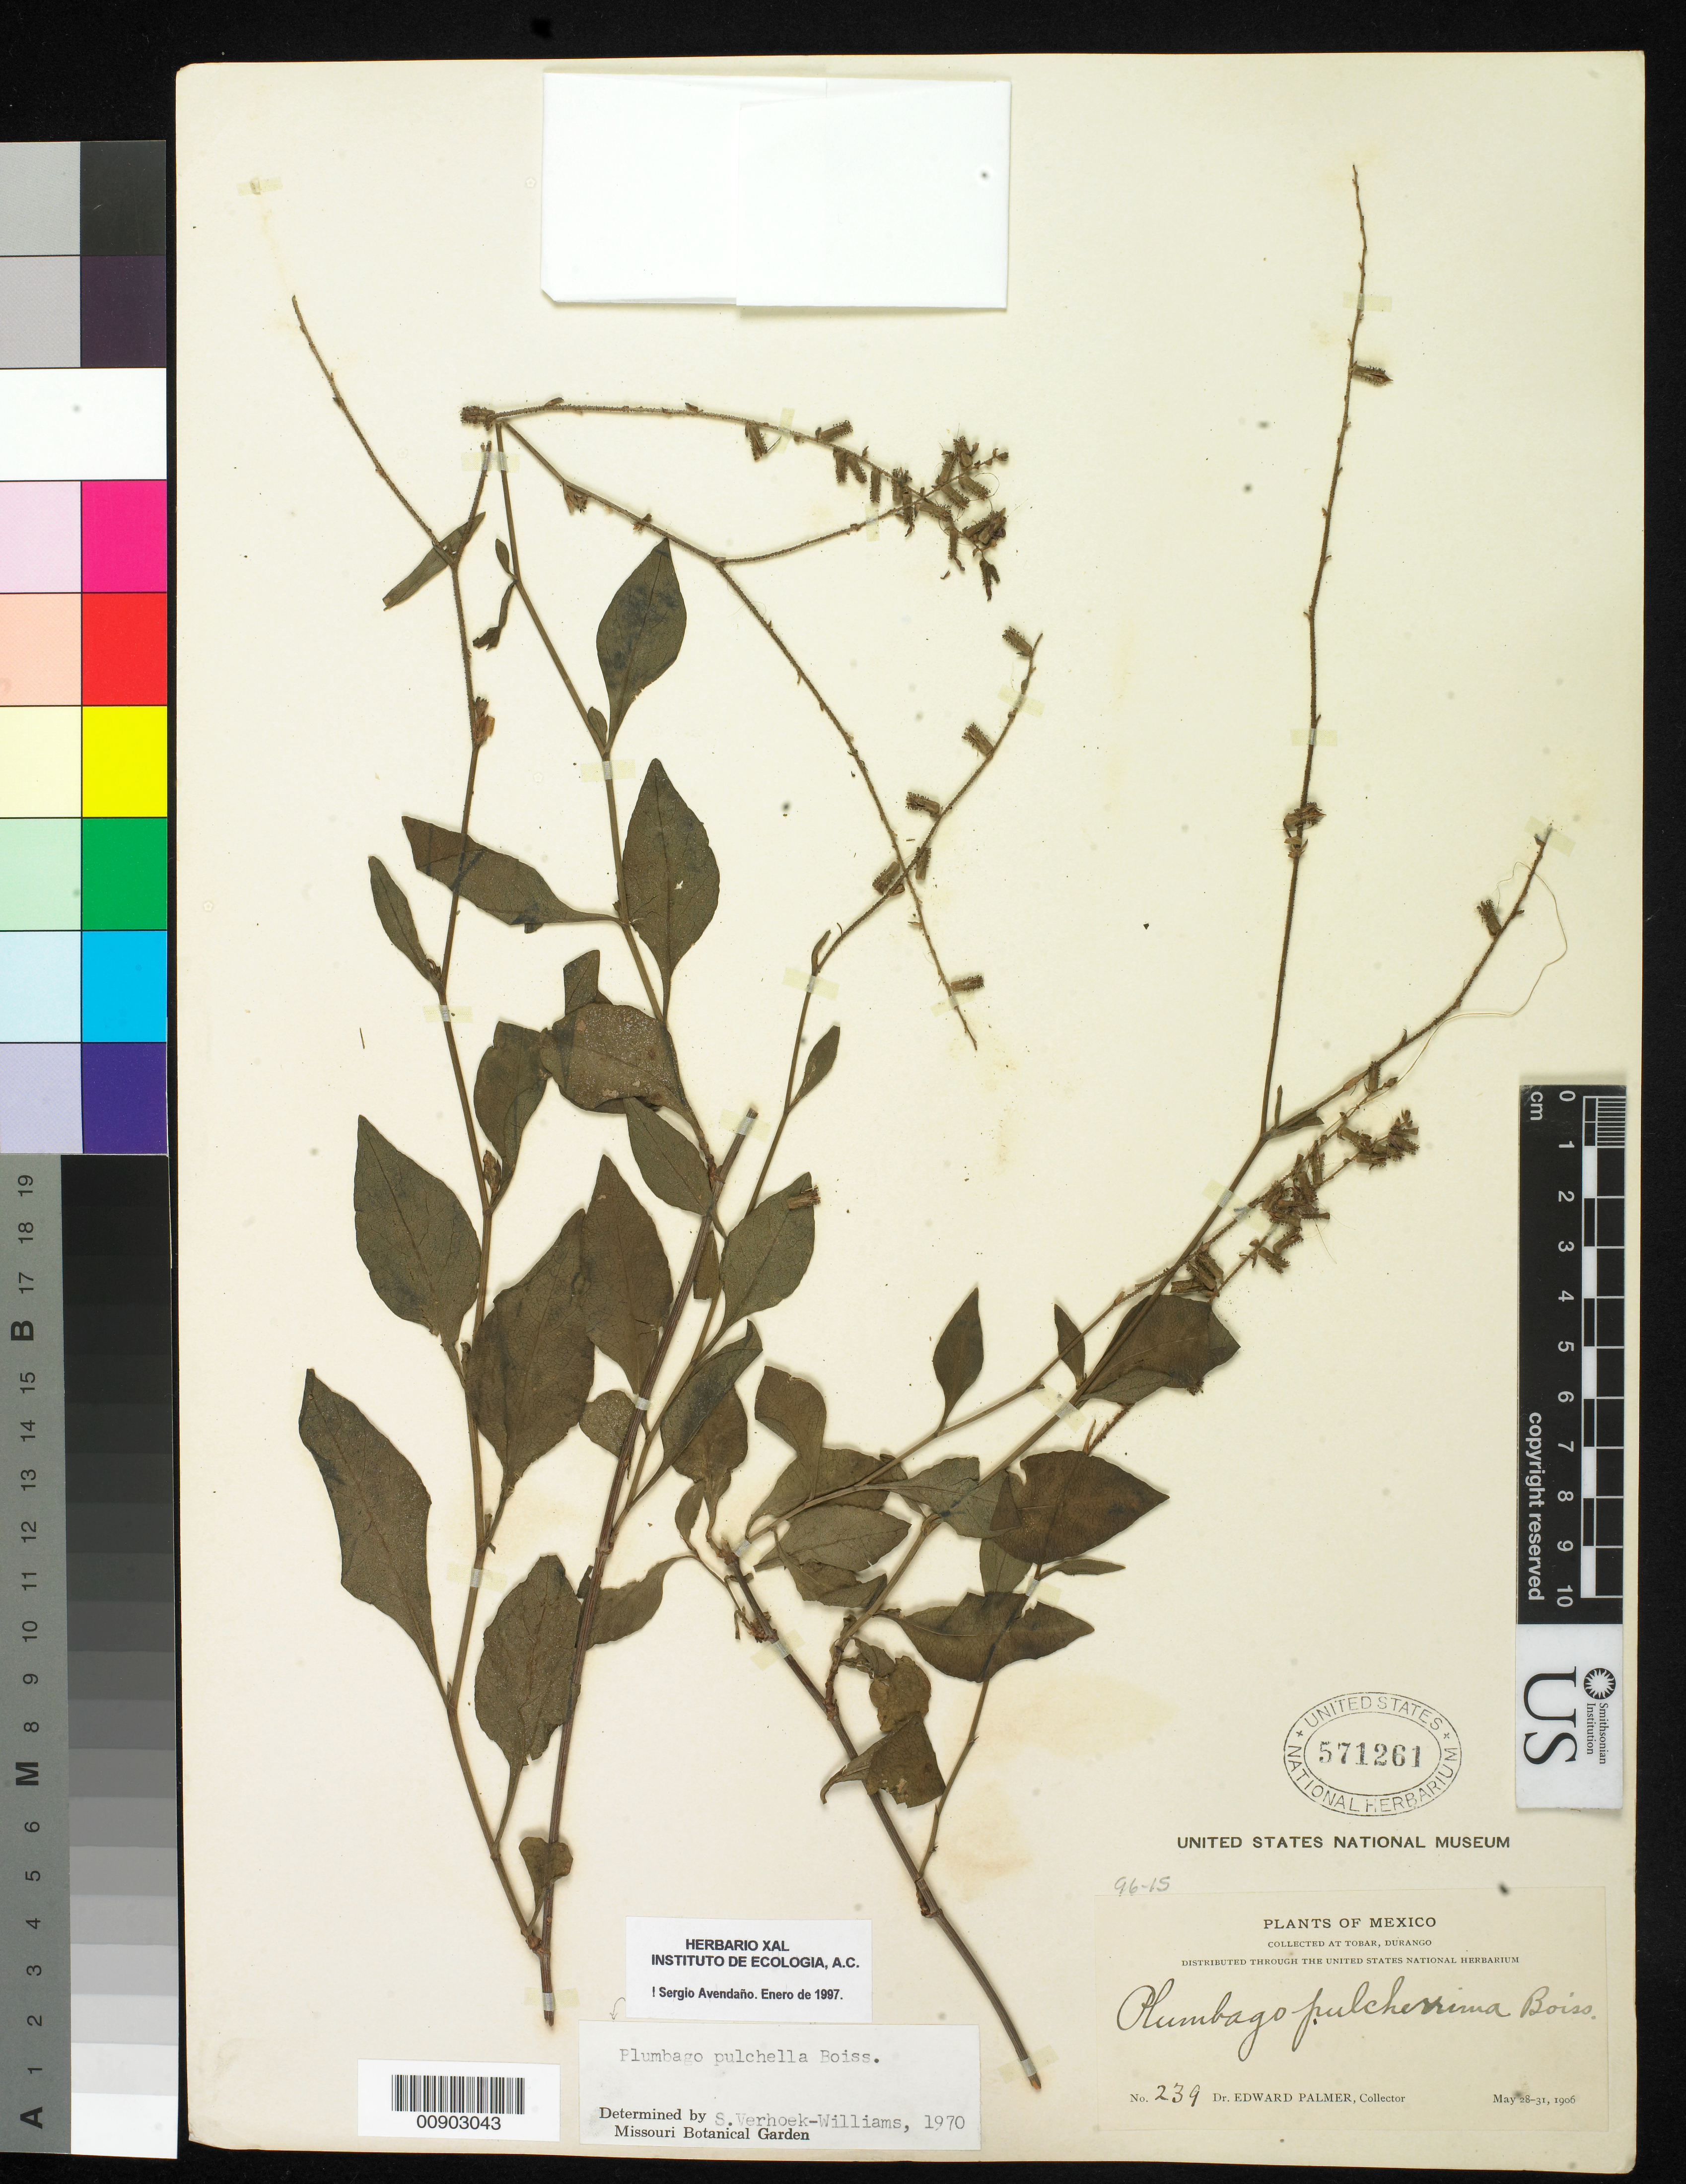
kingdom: Plantae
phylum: Tracheophyta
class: Magnoliopsida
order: Caryophyllales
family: Plumbaginaceae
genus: Plumbago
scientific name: Plumbago pulchella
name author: Boiss.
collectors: E. Palmer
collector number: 239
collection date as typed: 28 May 1906 to 31 May 1906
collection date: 1906-05-28/1906-05-31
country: Mexico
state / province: Durango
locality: Tobar, Durango.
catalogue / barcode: US 571261